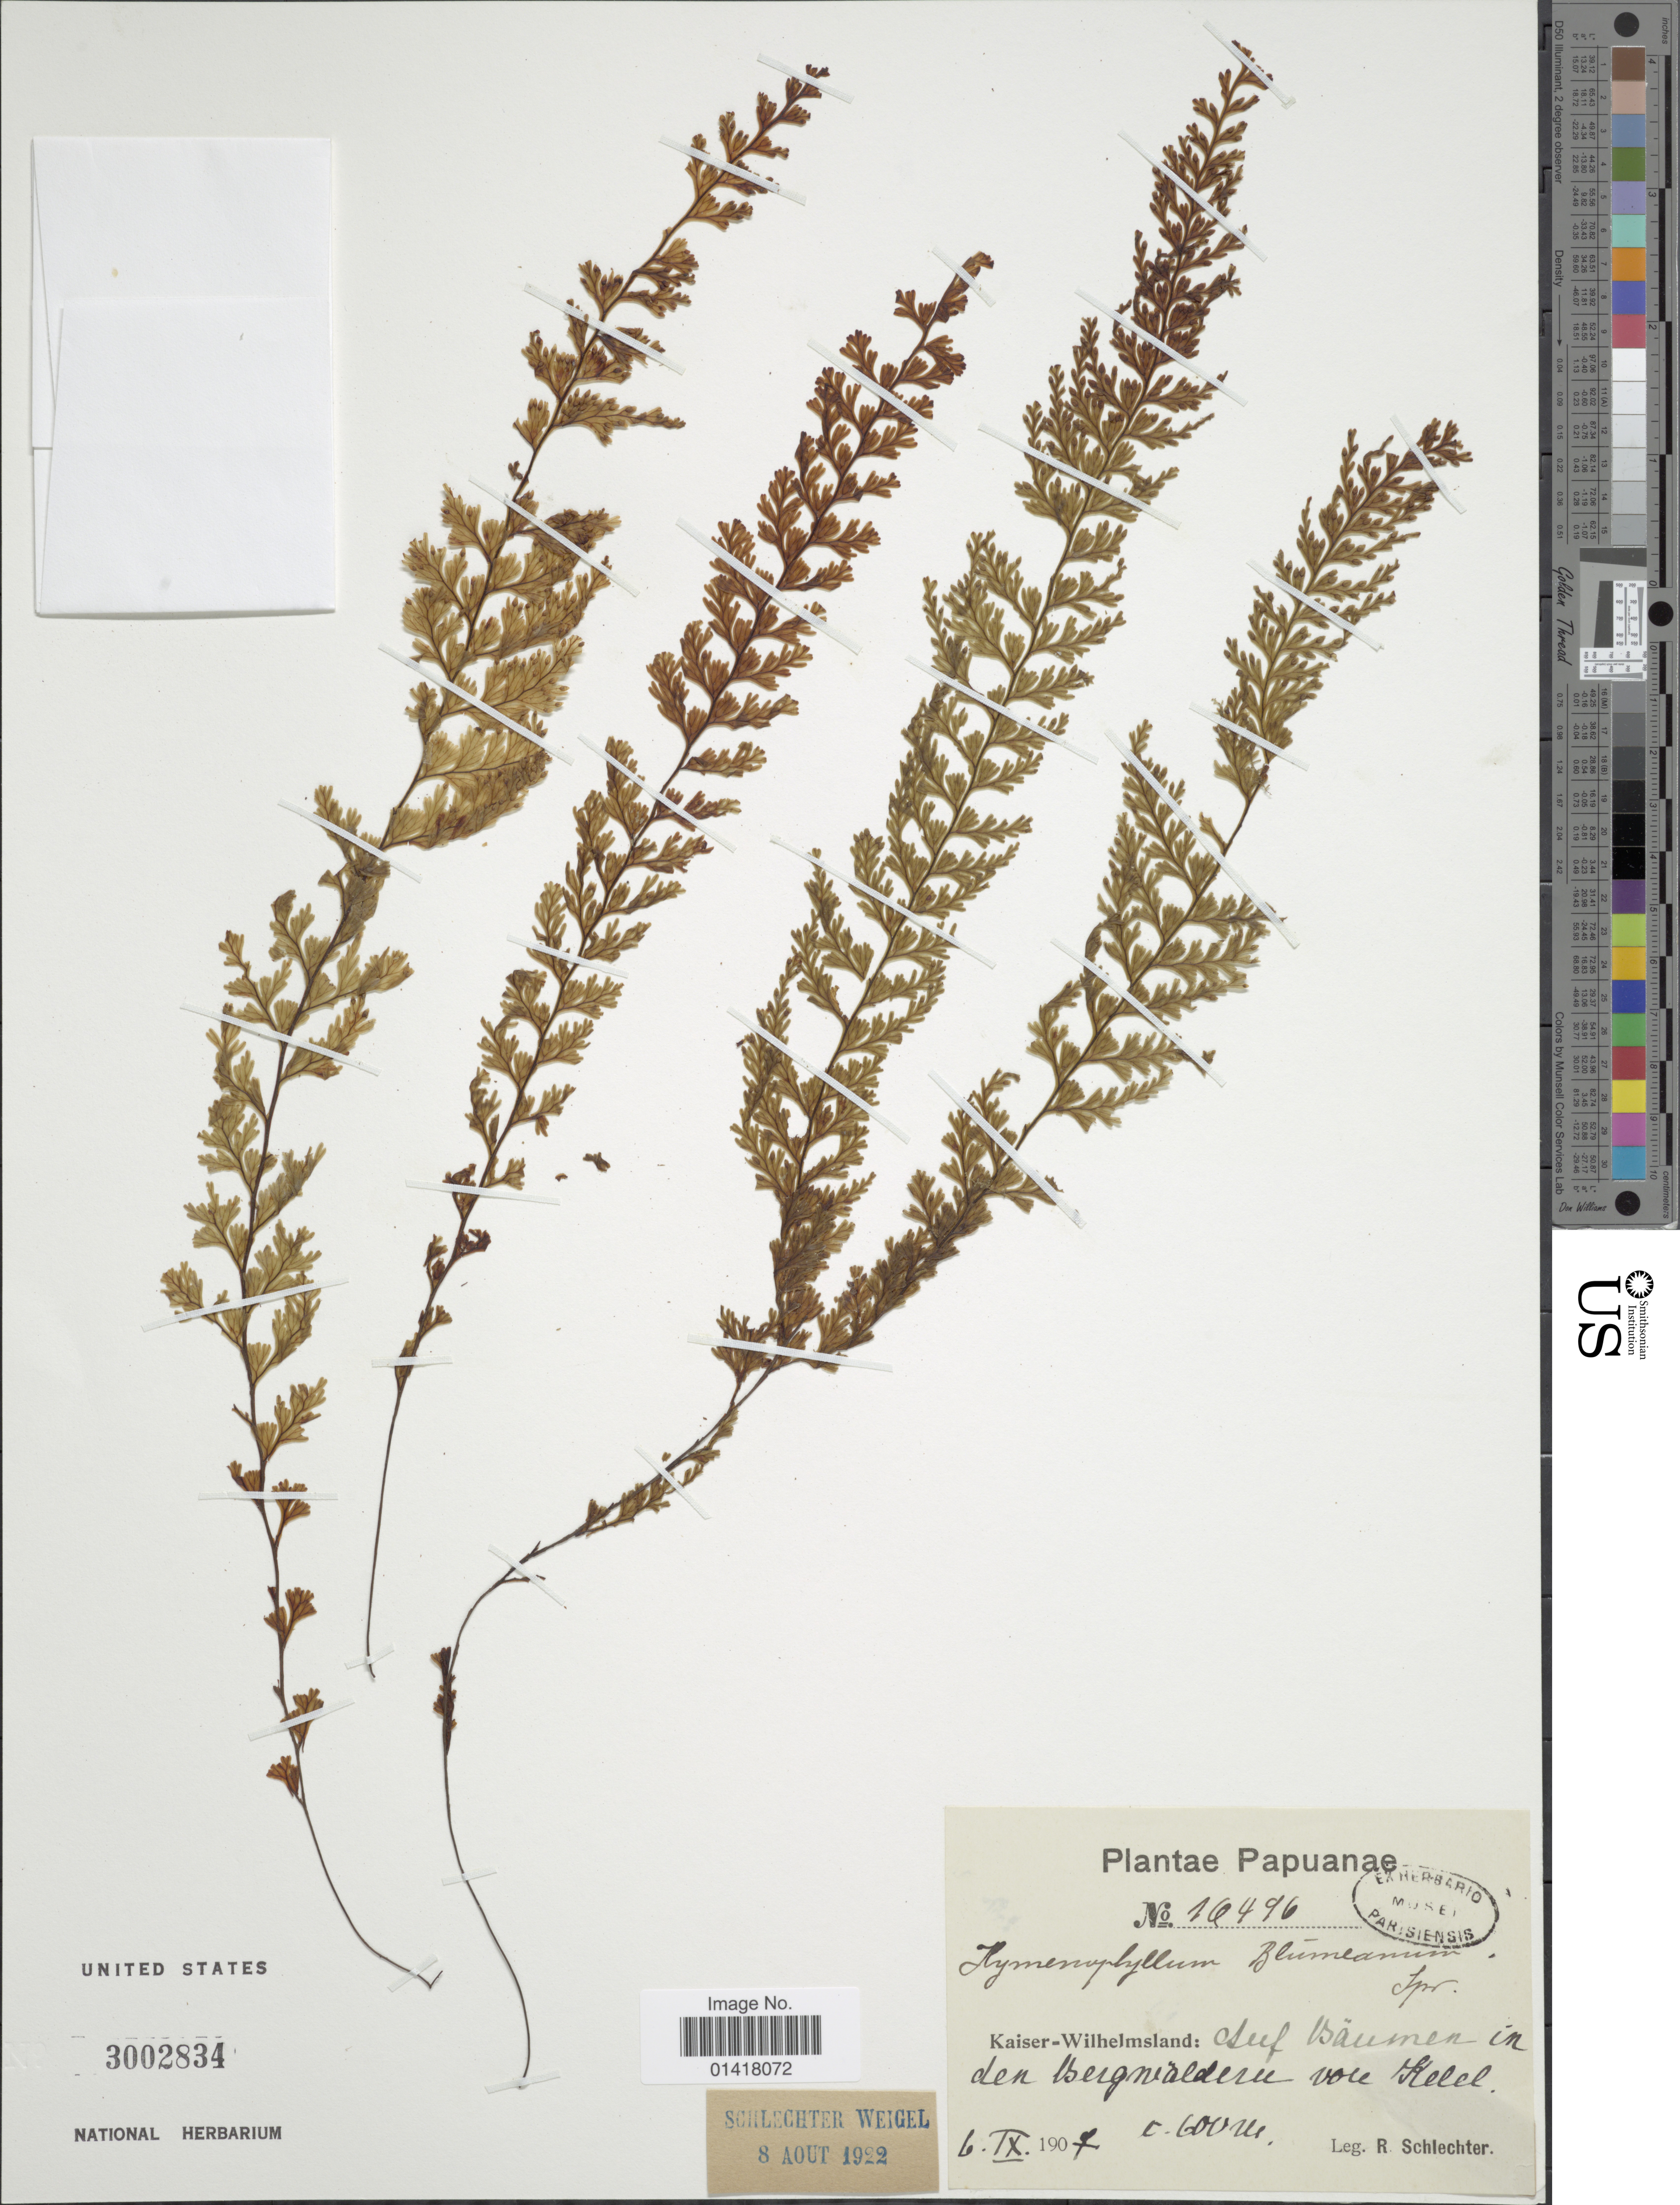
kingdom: Plantae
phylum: Tracheophyta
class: Polypodiopsida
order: Hymenophyllales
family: Hymenophyllaceae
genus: Hymenophyllum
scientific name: Hymenophyllum blumeanum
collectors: F. R. R. Schlechter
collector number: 16496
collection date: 1907-09-06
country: Papua New Guinea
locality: Kaiser-Wilhelmsland: Steep Baumen in den Bergnealdern vore Hetel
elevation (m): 600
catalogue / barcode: US 3002834